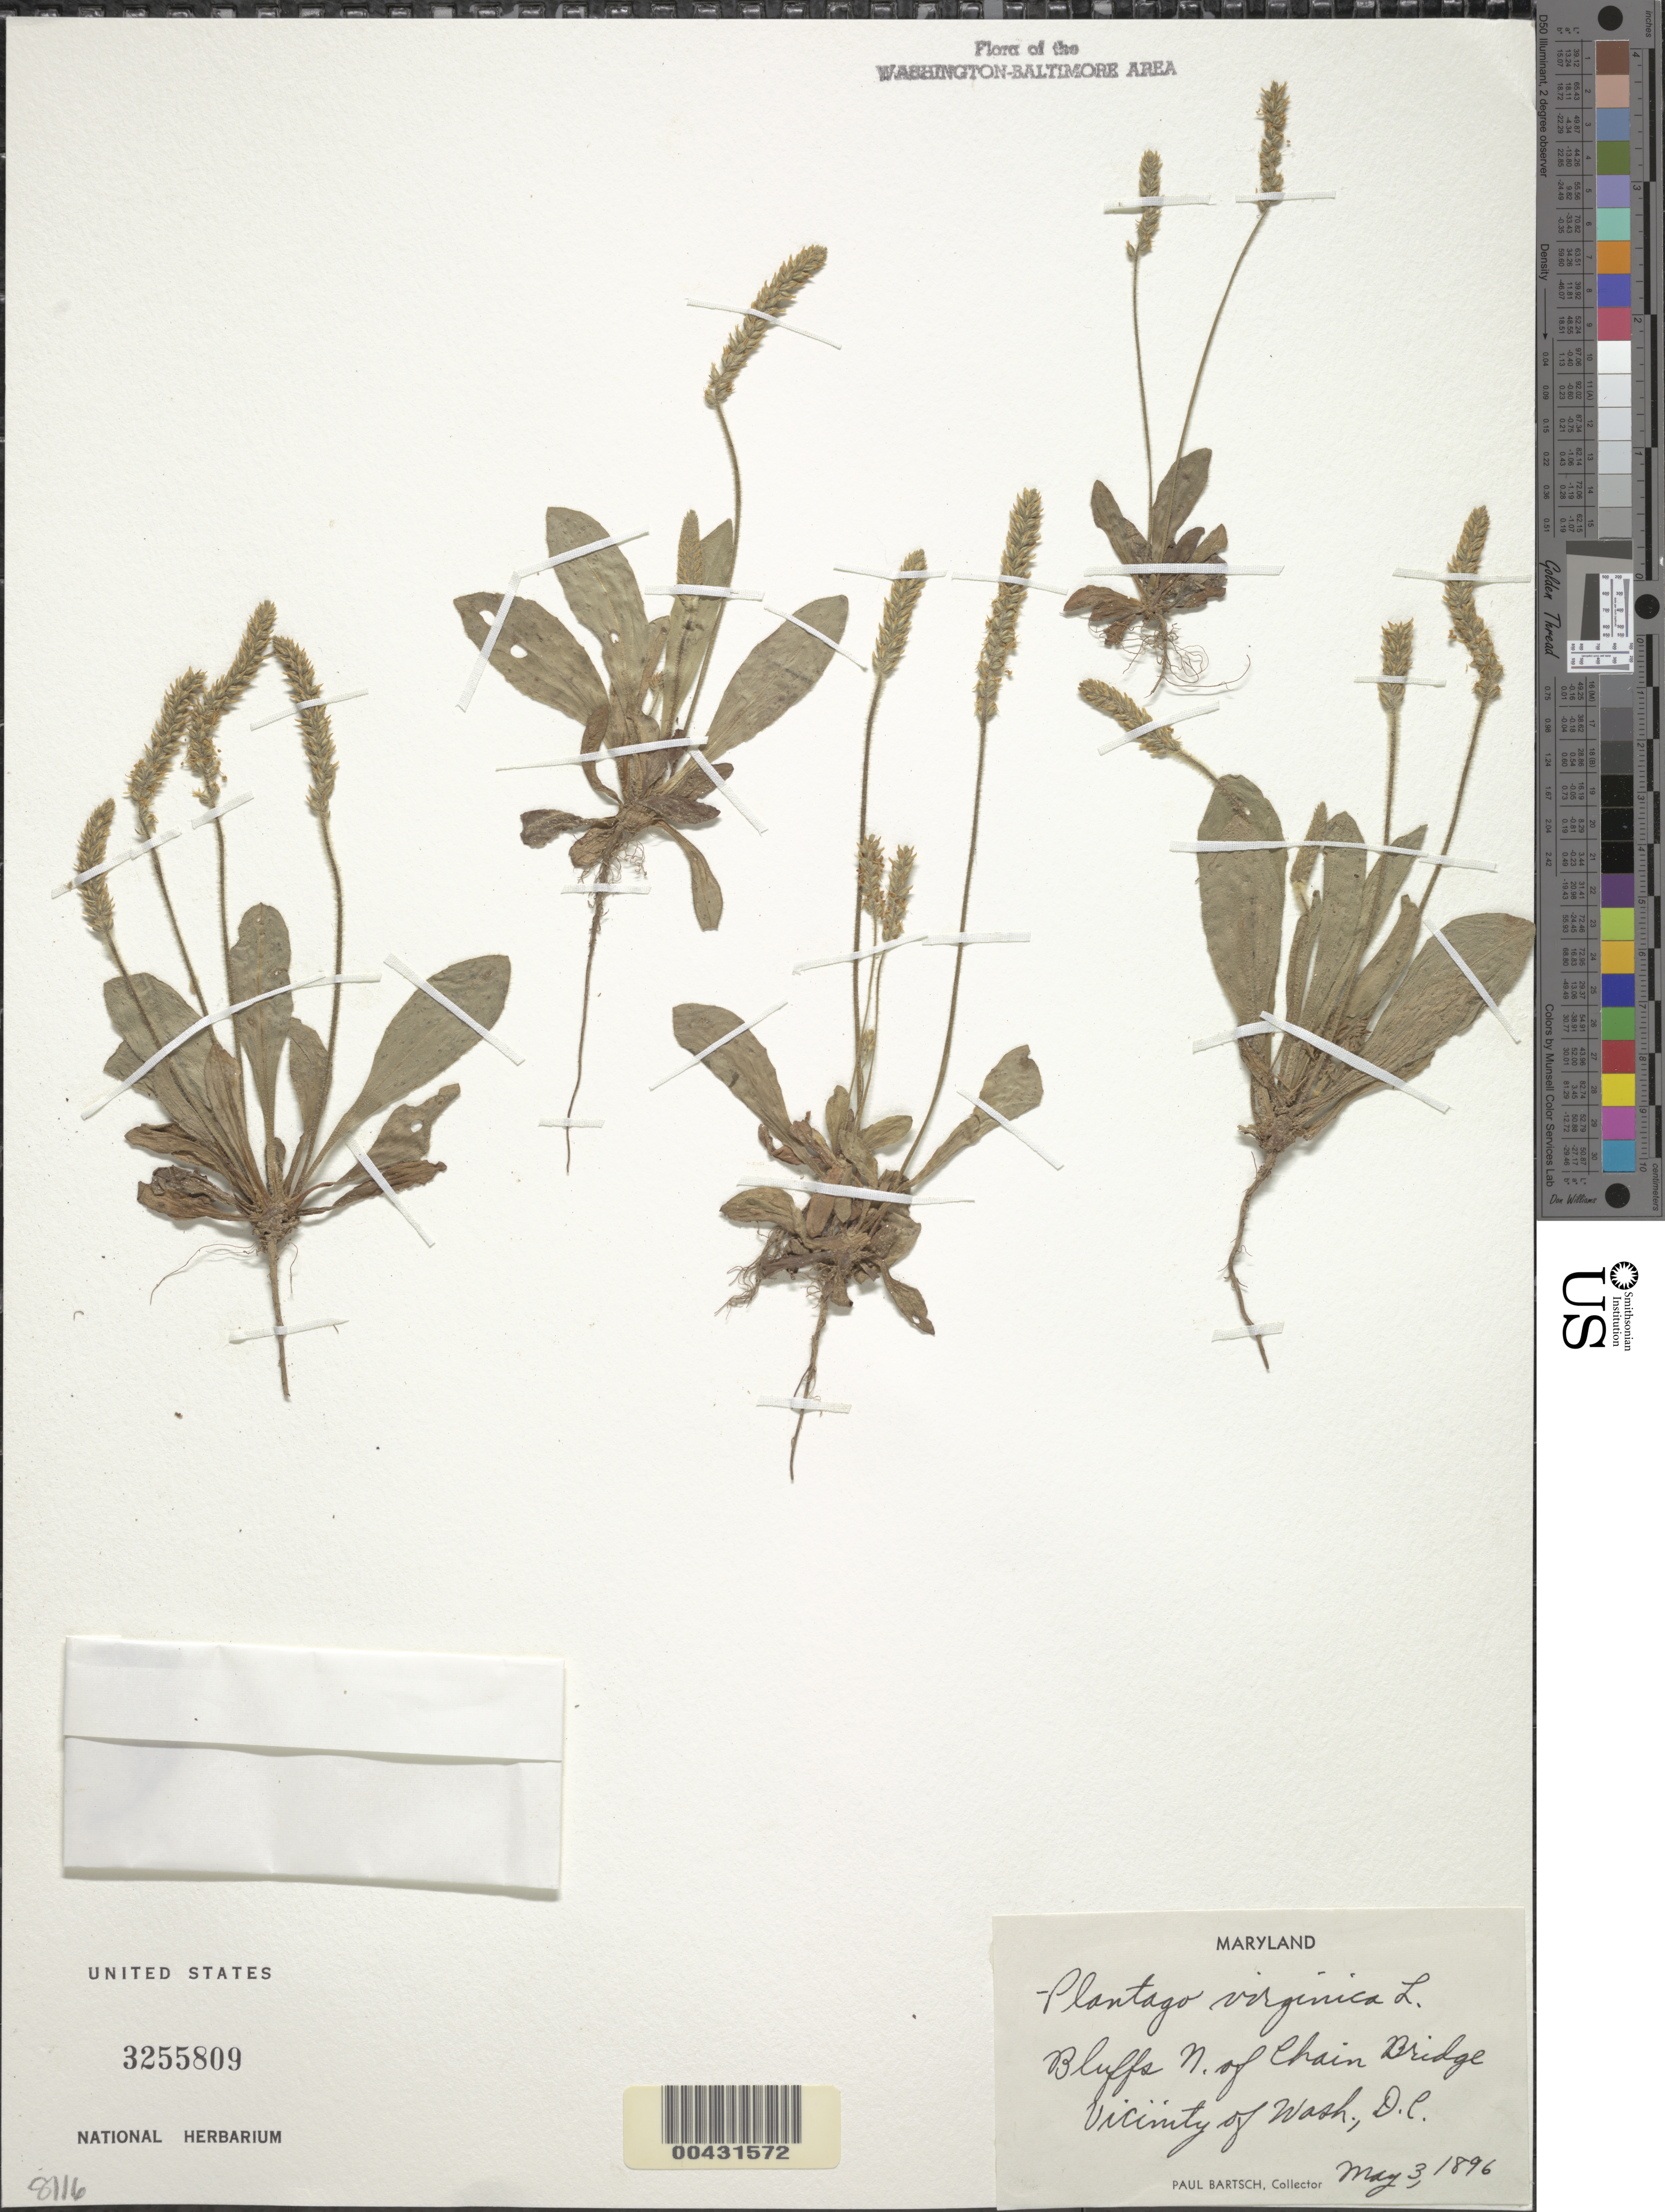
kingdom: Plantae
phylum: Tracheophyta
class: Magnoliopsida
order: Lamiales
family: Plantaginaceae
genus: Plantago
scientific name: Plantago virginica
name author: L.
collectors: P. Bartsch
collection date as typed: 03 May 1896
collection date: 1896-05-03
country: United States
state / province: Maryland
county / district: Montgomery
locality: N of Chain Bridge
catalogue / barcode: US 3255809